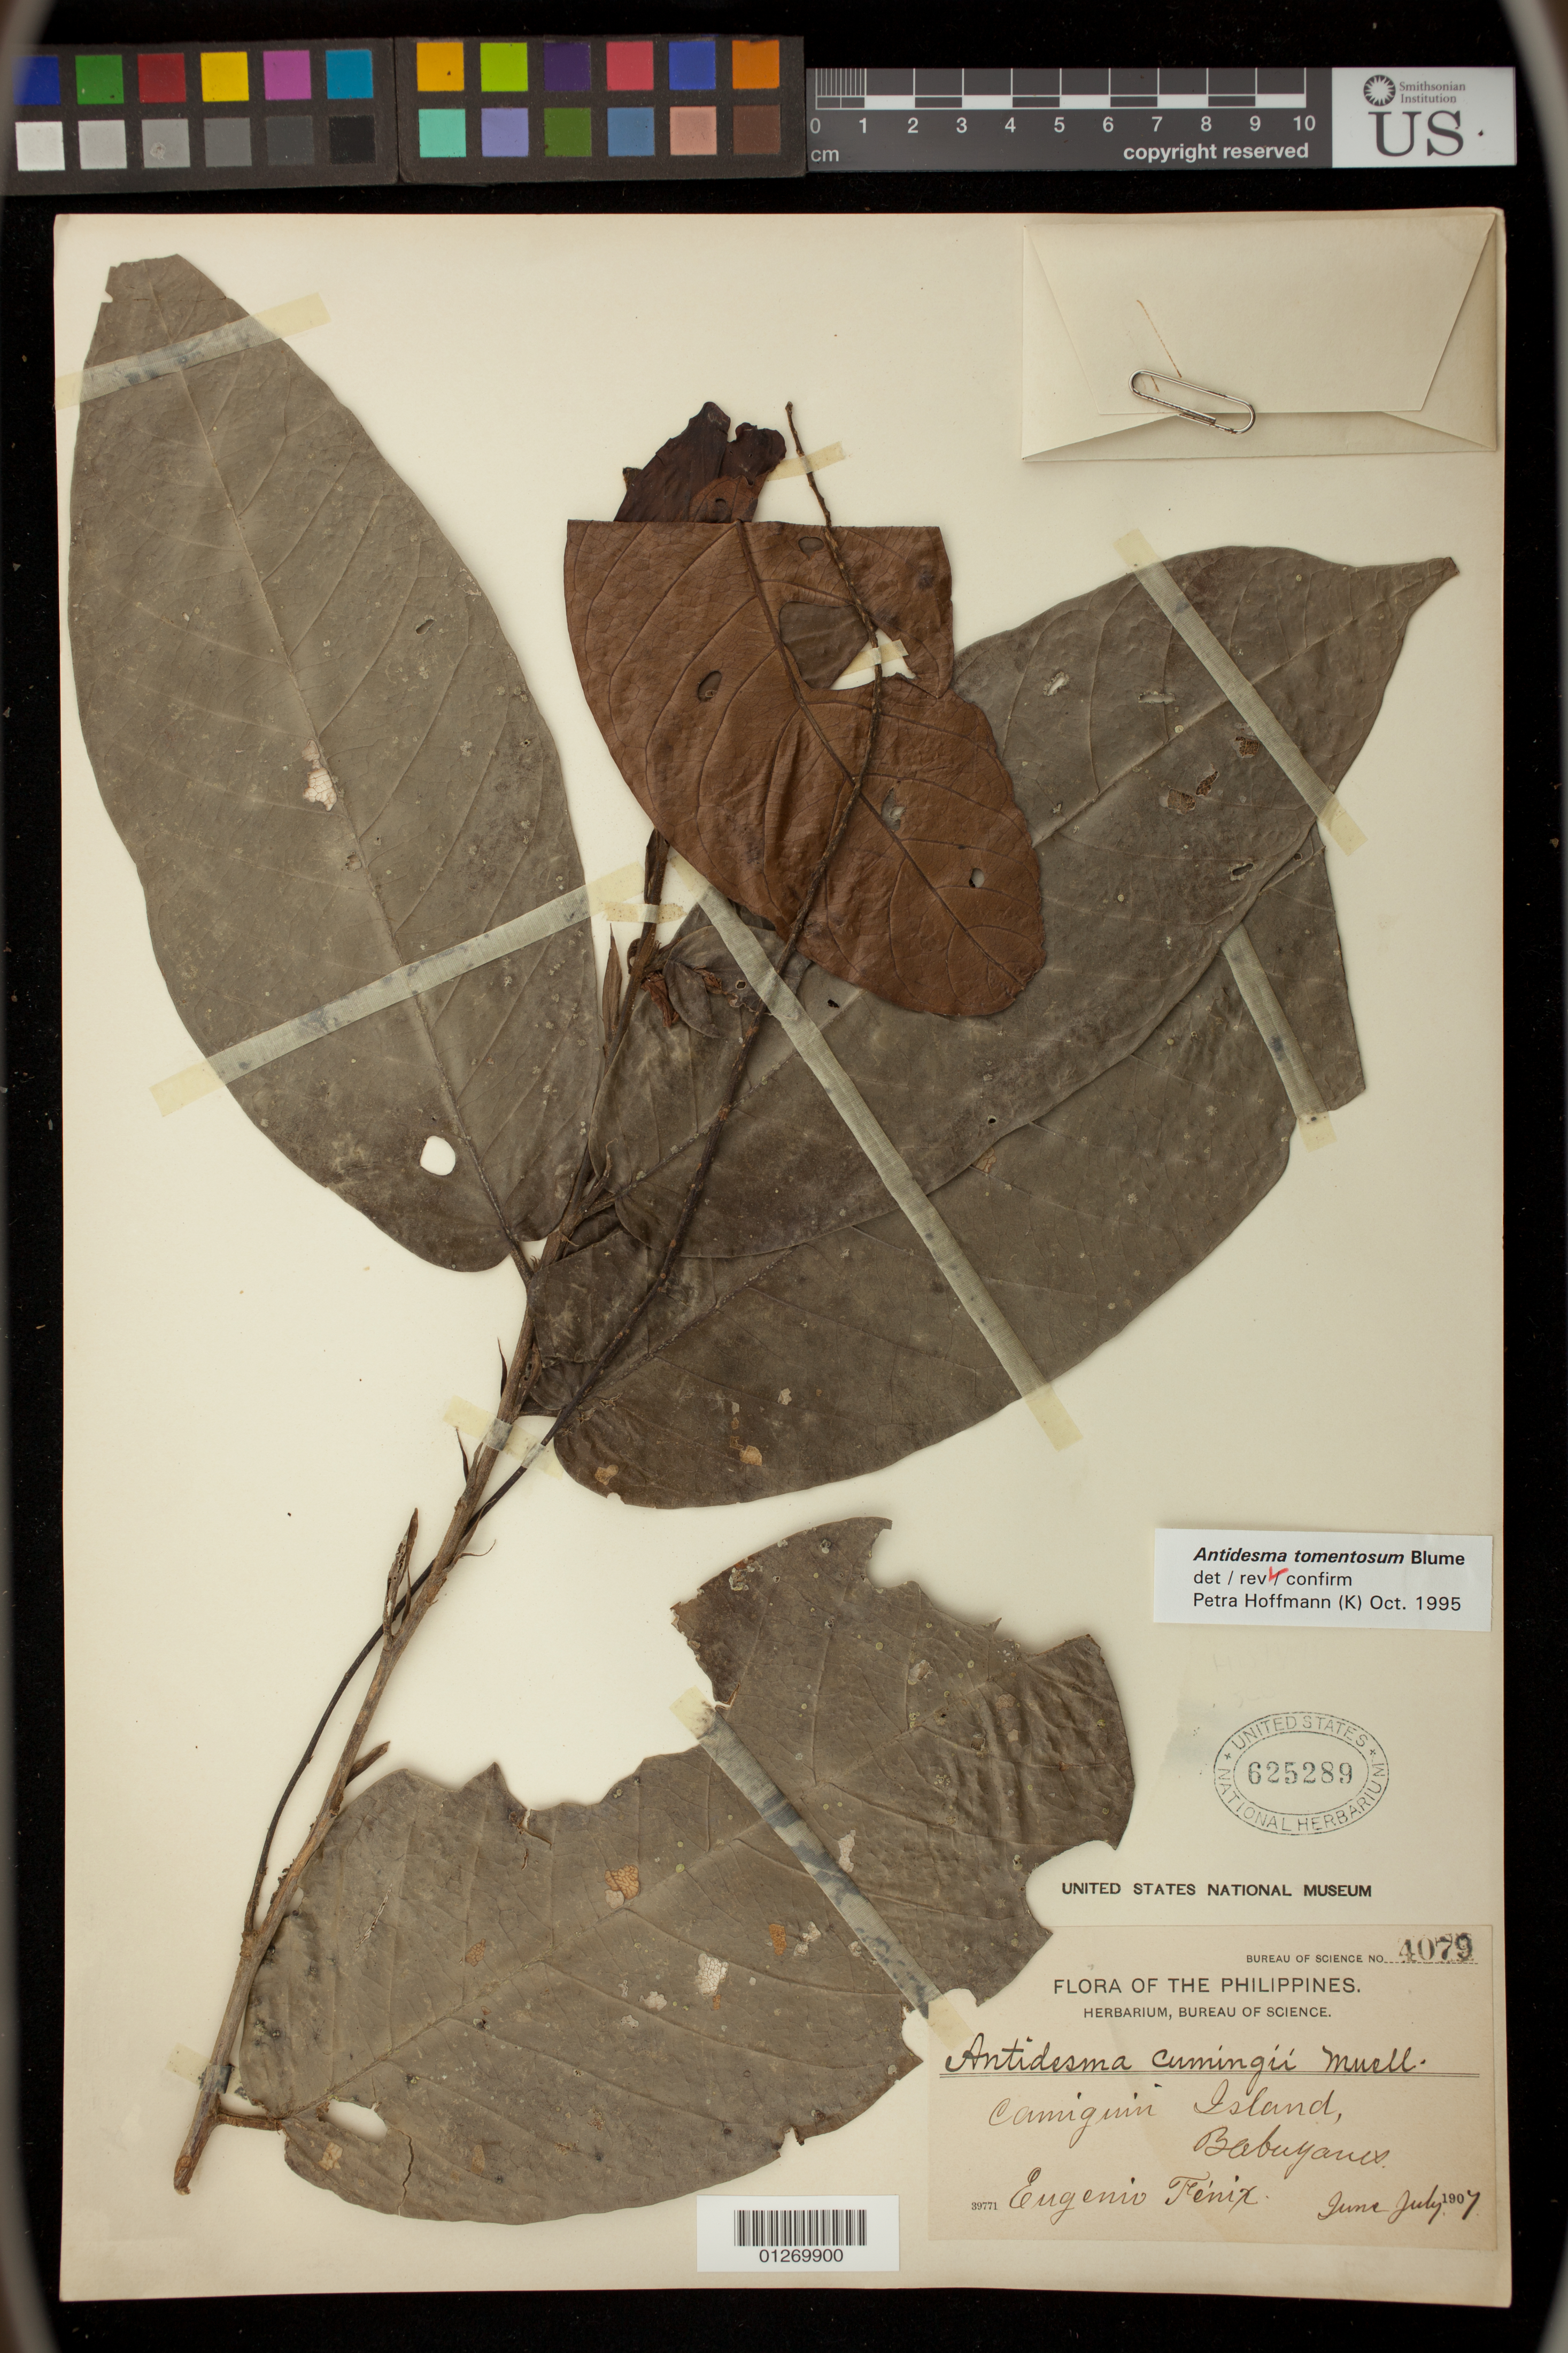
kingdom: Plantae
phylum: Tracheophyta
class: Magnoliopsida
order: Malpighiales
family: Phyllanthaceae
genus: Antidesma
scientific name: Antidesma tomentosum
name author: Blume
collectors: E. Fénix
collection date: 1907-06/1907-07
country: Philippines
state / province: Northern Mindanao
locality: Camiguin Island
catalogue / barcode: US 625289